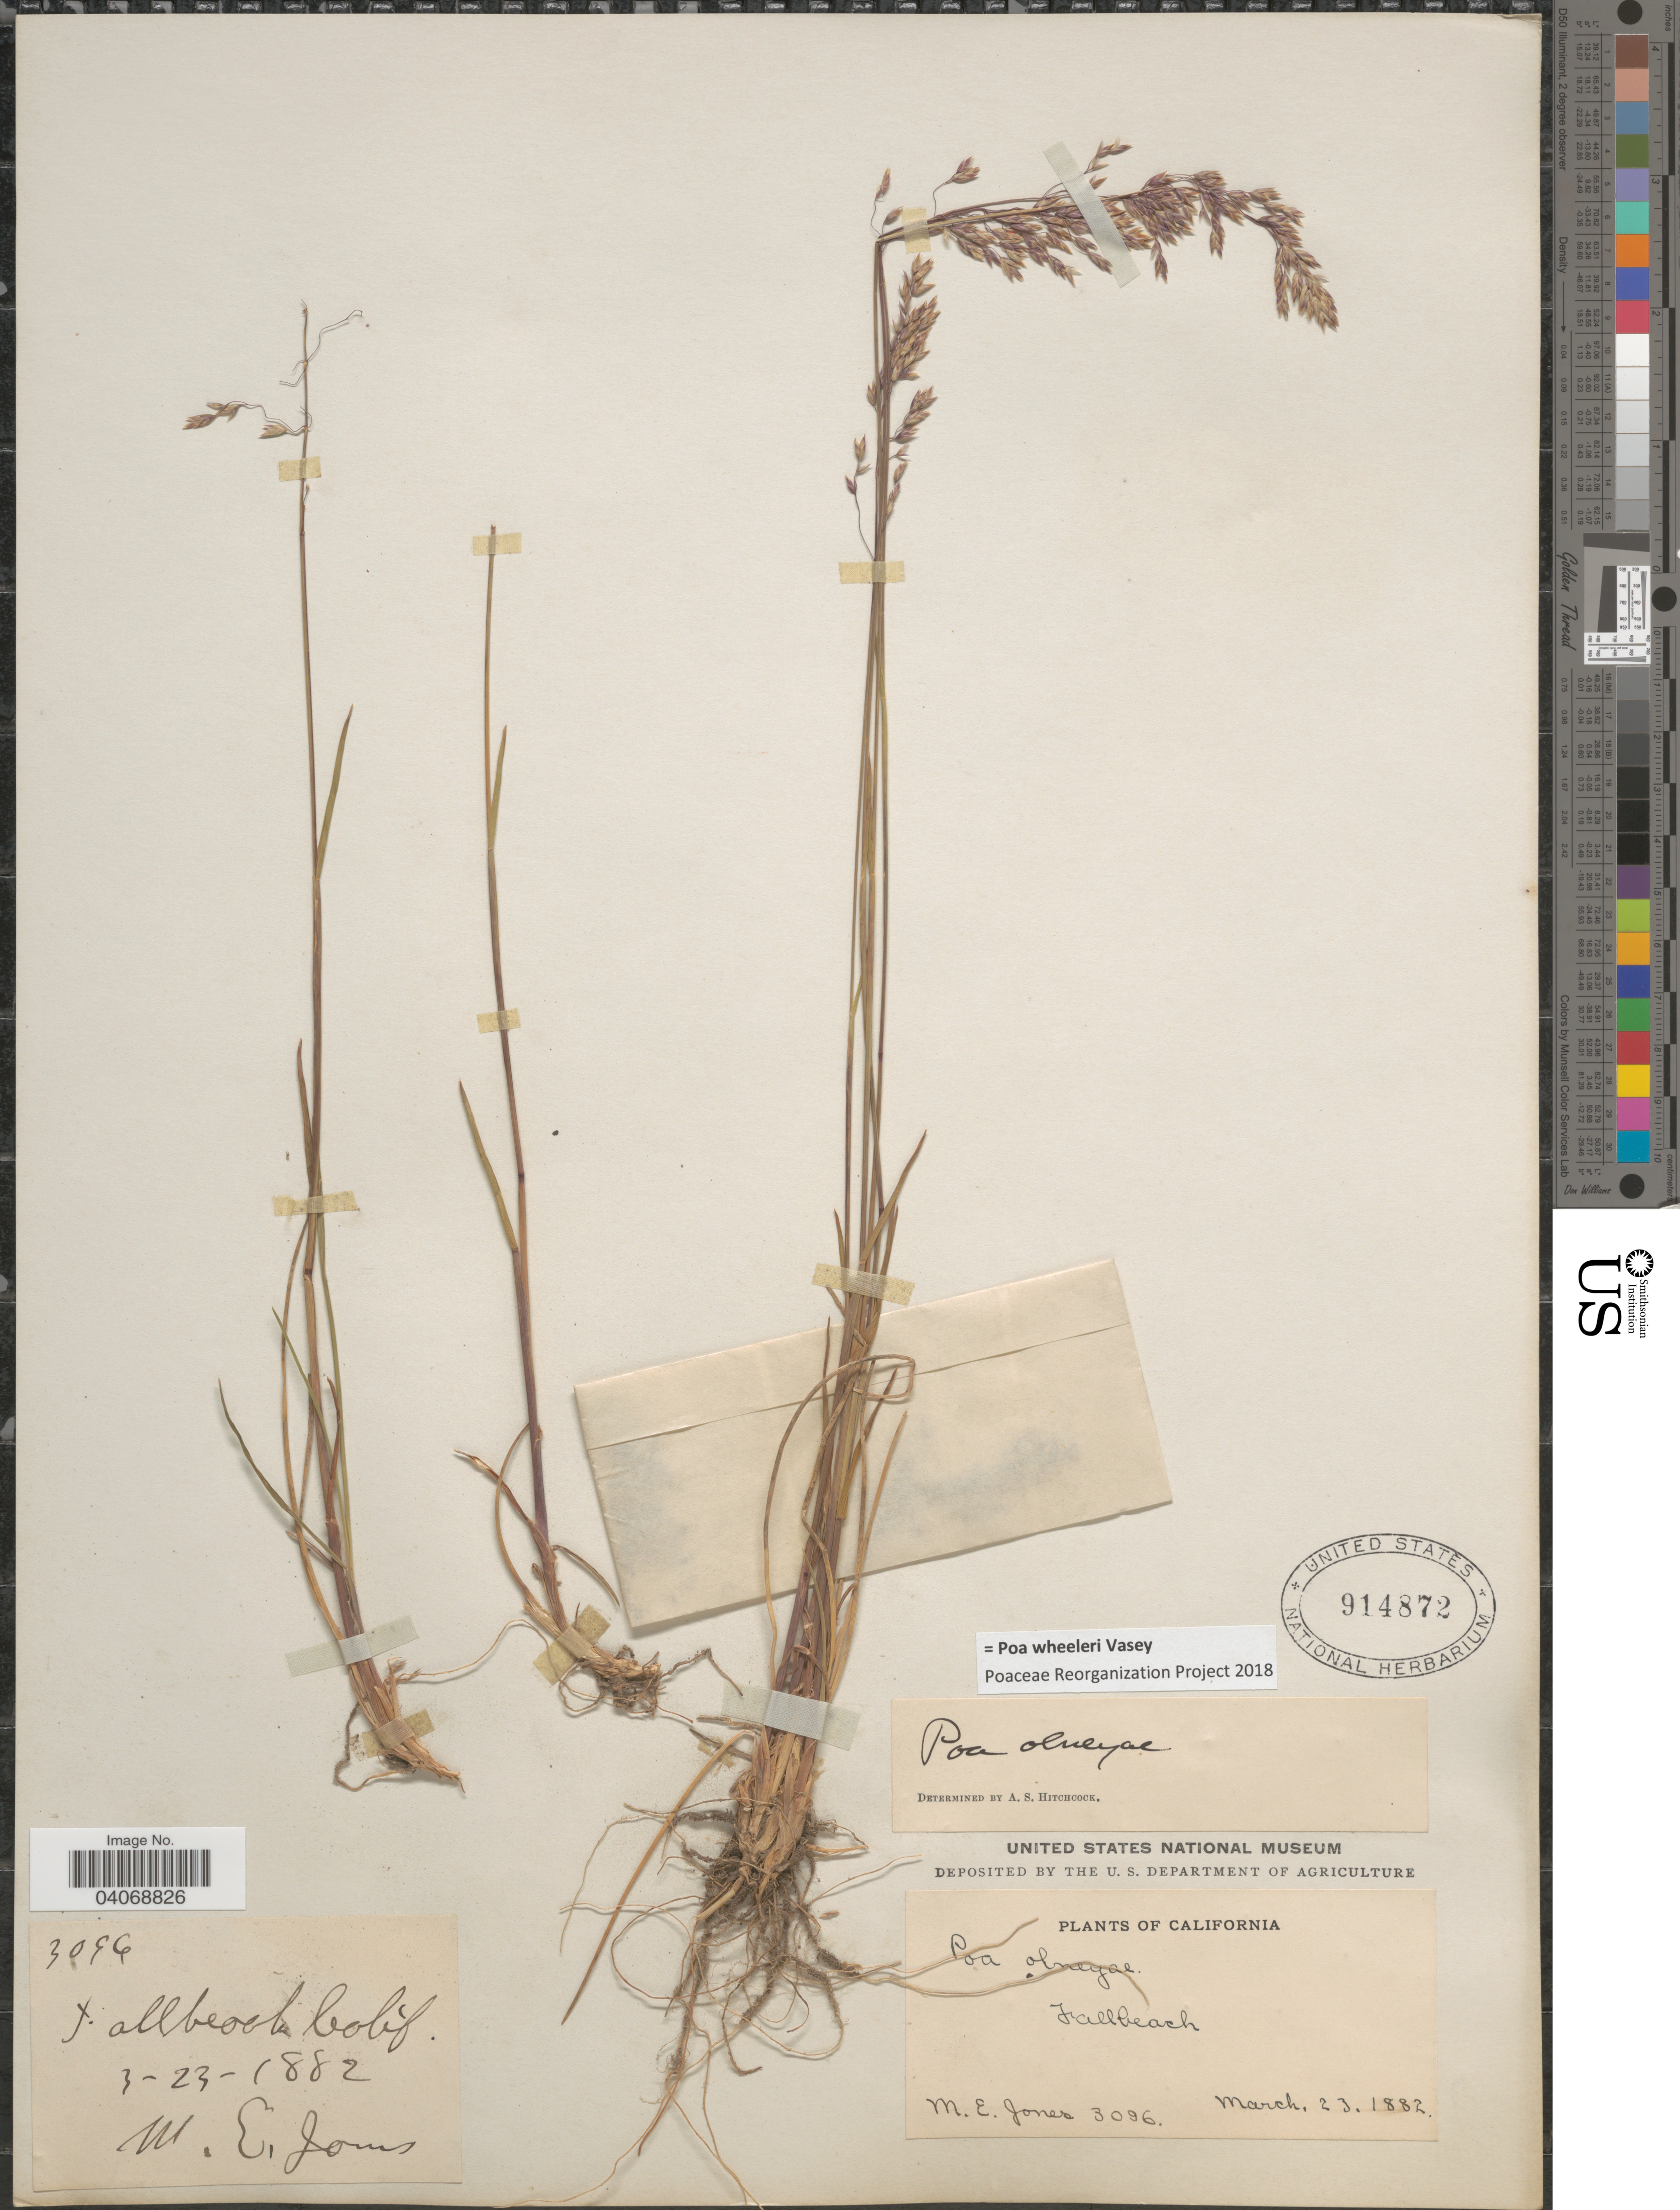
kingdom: Plantae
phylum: Tracheophyta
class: Liliopsida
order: Poales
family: Poaceae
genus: Poa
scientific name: Poa wheeleri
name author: Vasey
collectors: M. E. Jones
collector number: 3096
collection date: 1882-03-23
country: United States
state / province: California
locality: Fallbeach.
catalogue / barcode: US 914872